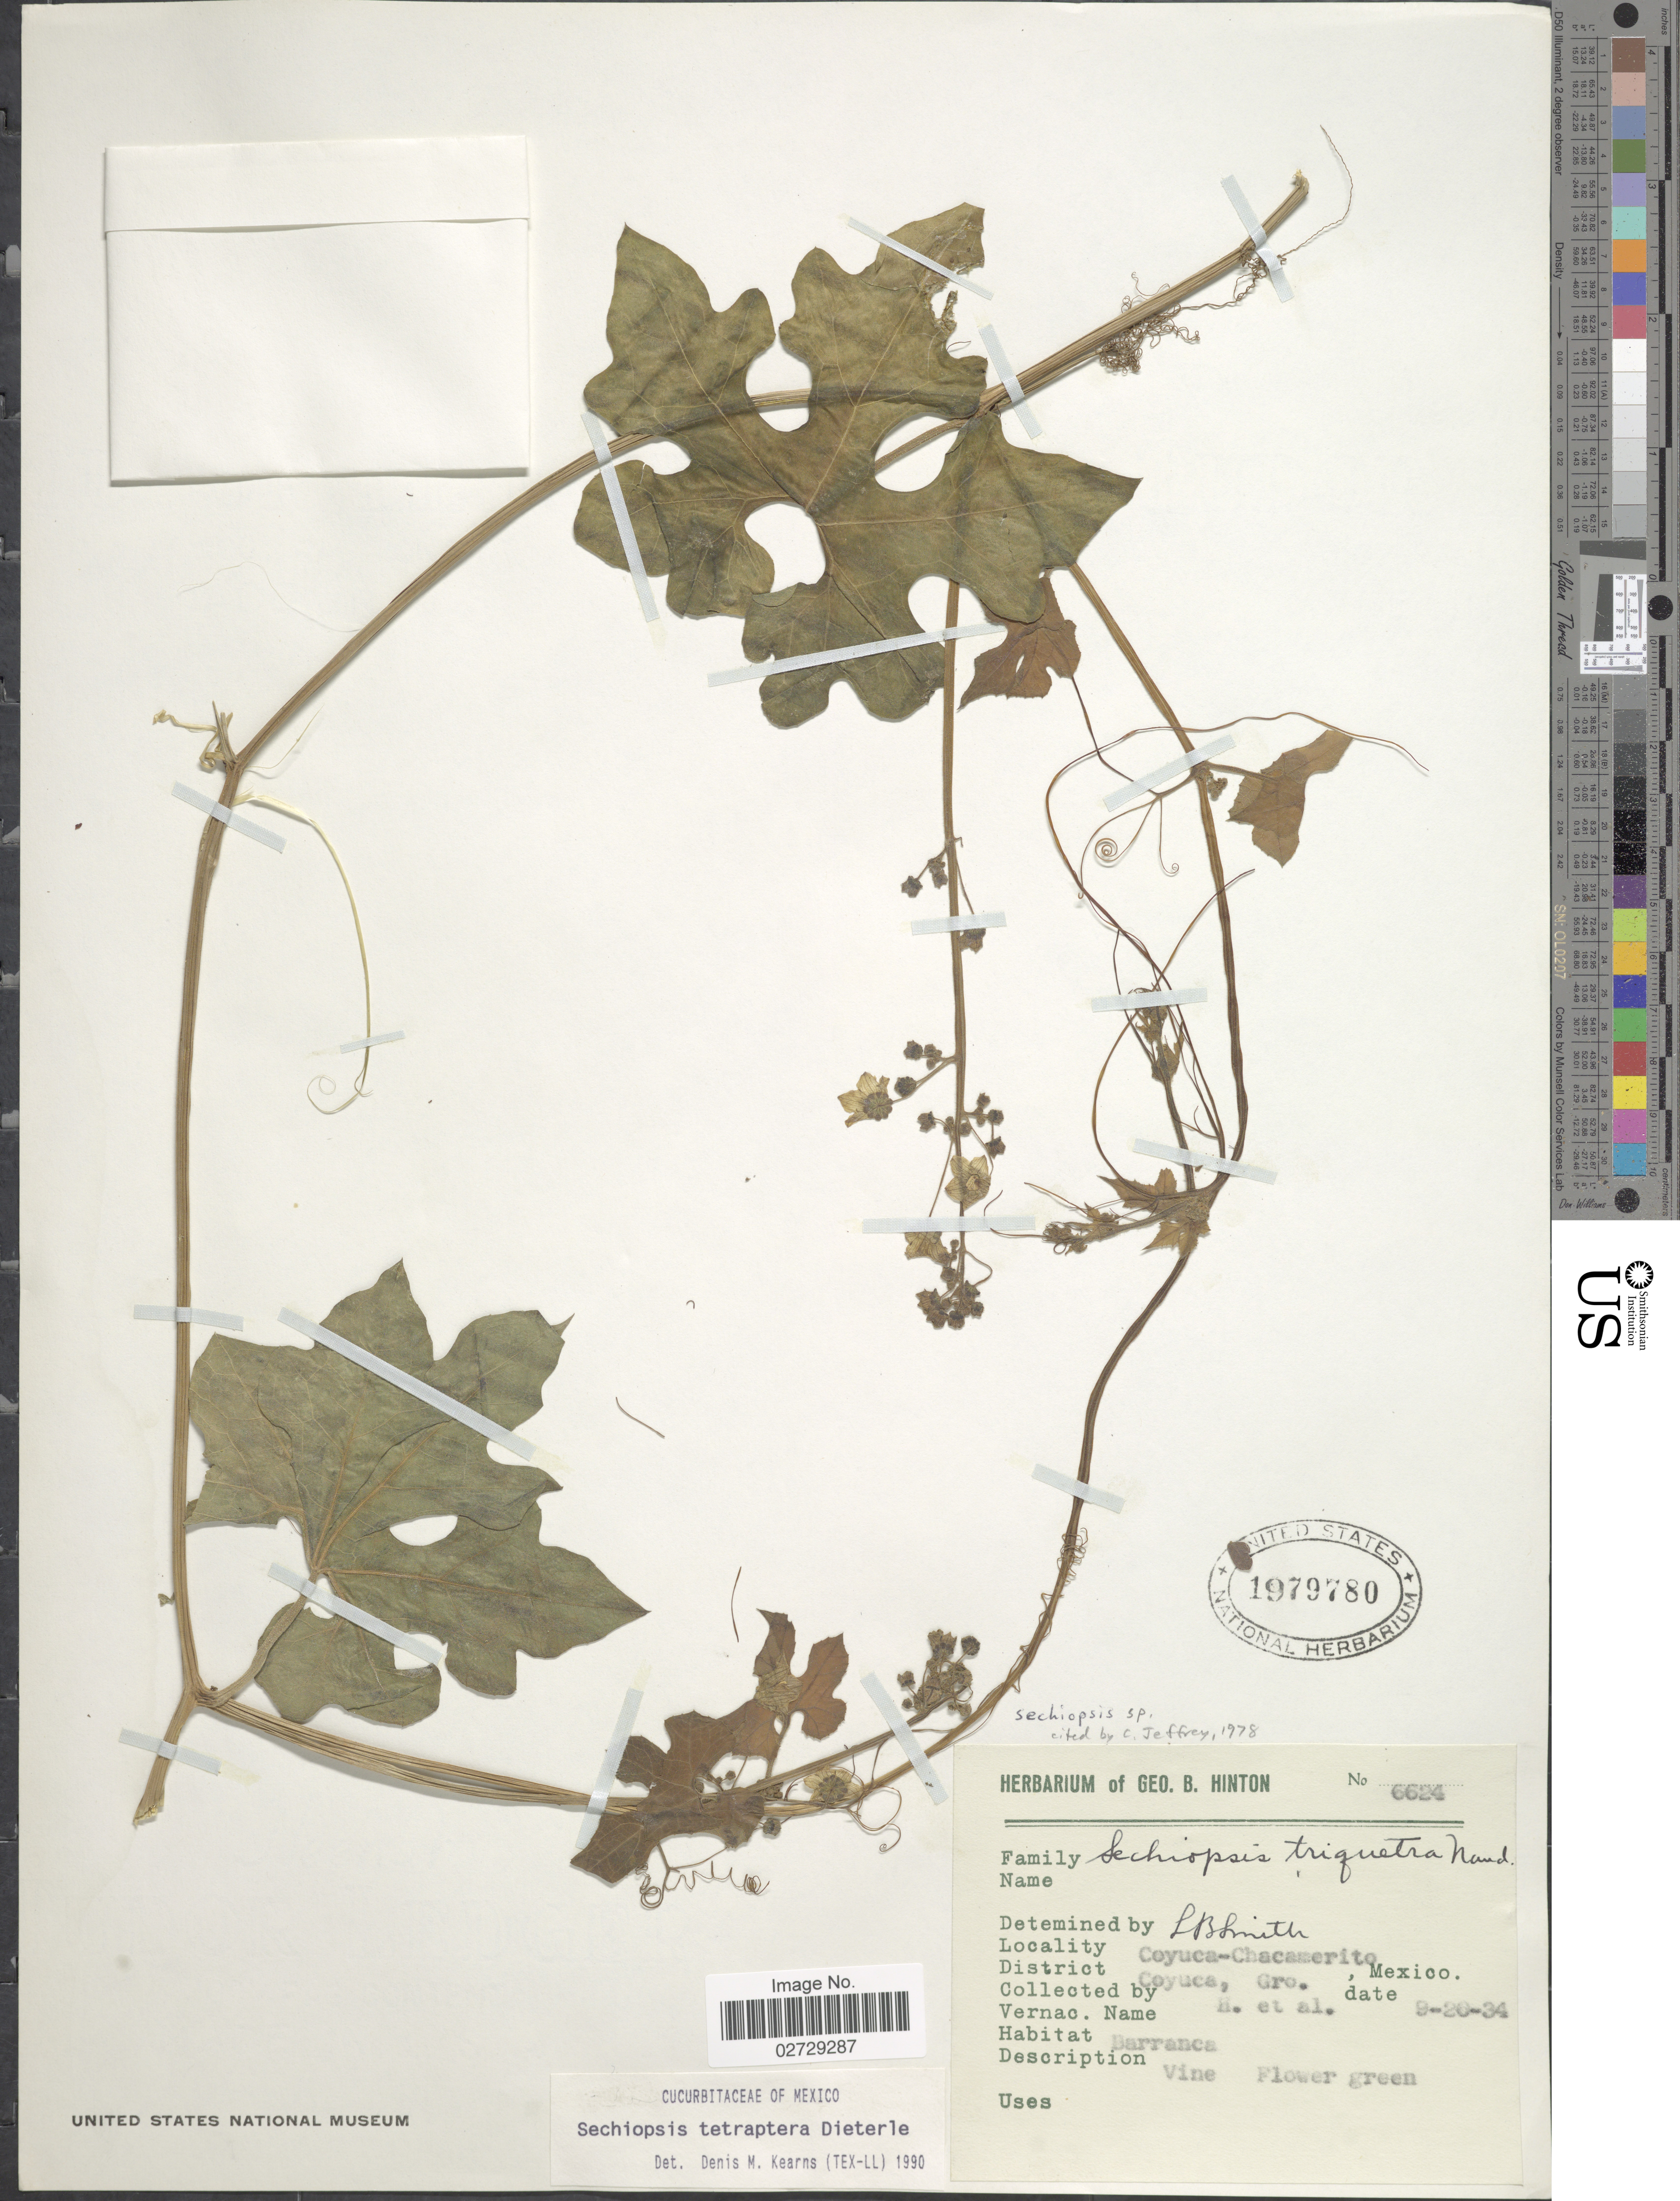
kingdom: Plantae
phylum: Tracheophyta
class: Magnoliopsida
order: Cucurbitales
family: Cucurbitaceae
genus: Sechiopsis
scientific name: Sechiopsis tetraptera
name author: Dieterle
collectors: G. B. Hinton & et al.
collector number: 6624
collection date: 1934-09-20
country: Mexico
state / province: Guerrero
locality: Coyuca- Chacamerito, District Coyuca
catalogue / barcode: US 1979780